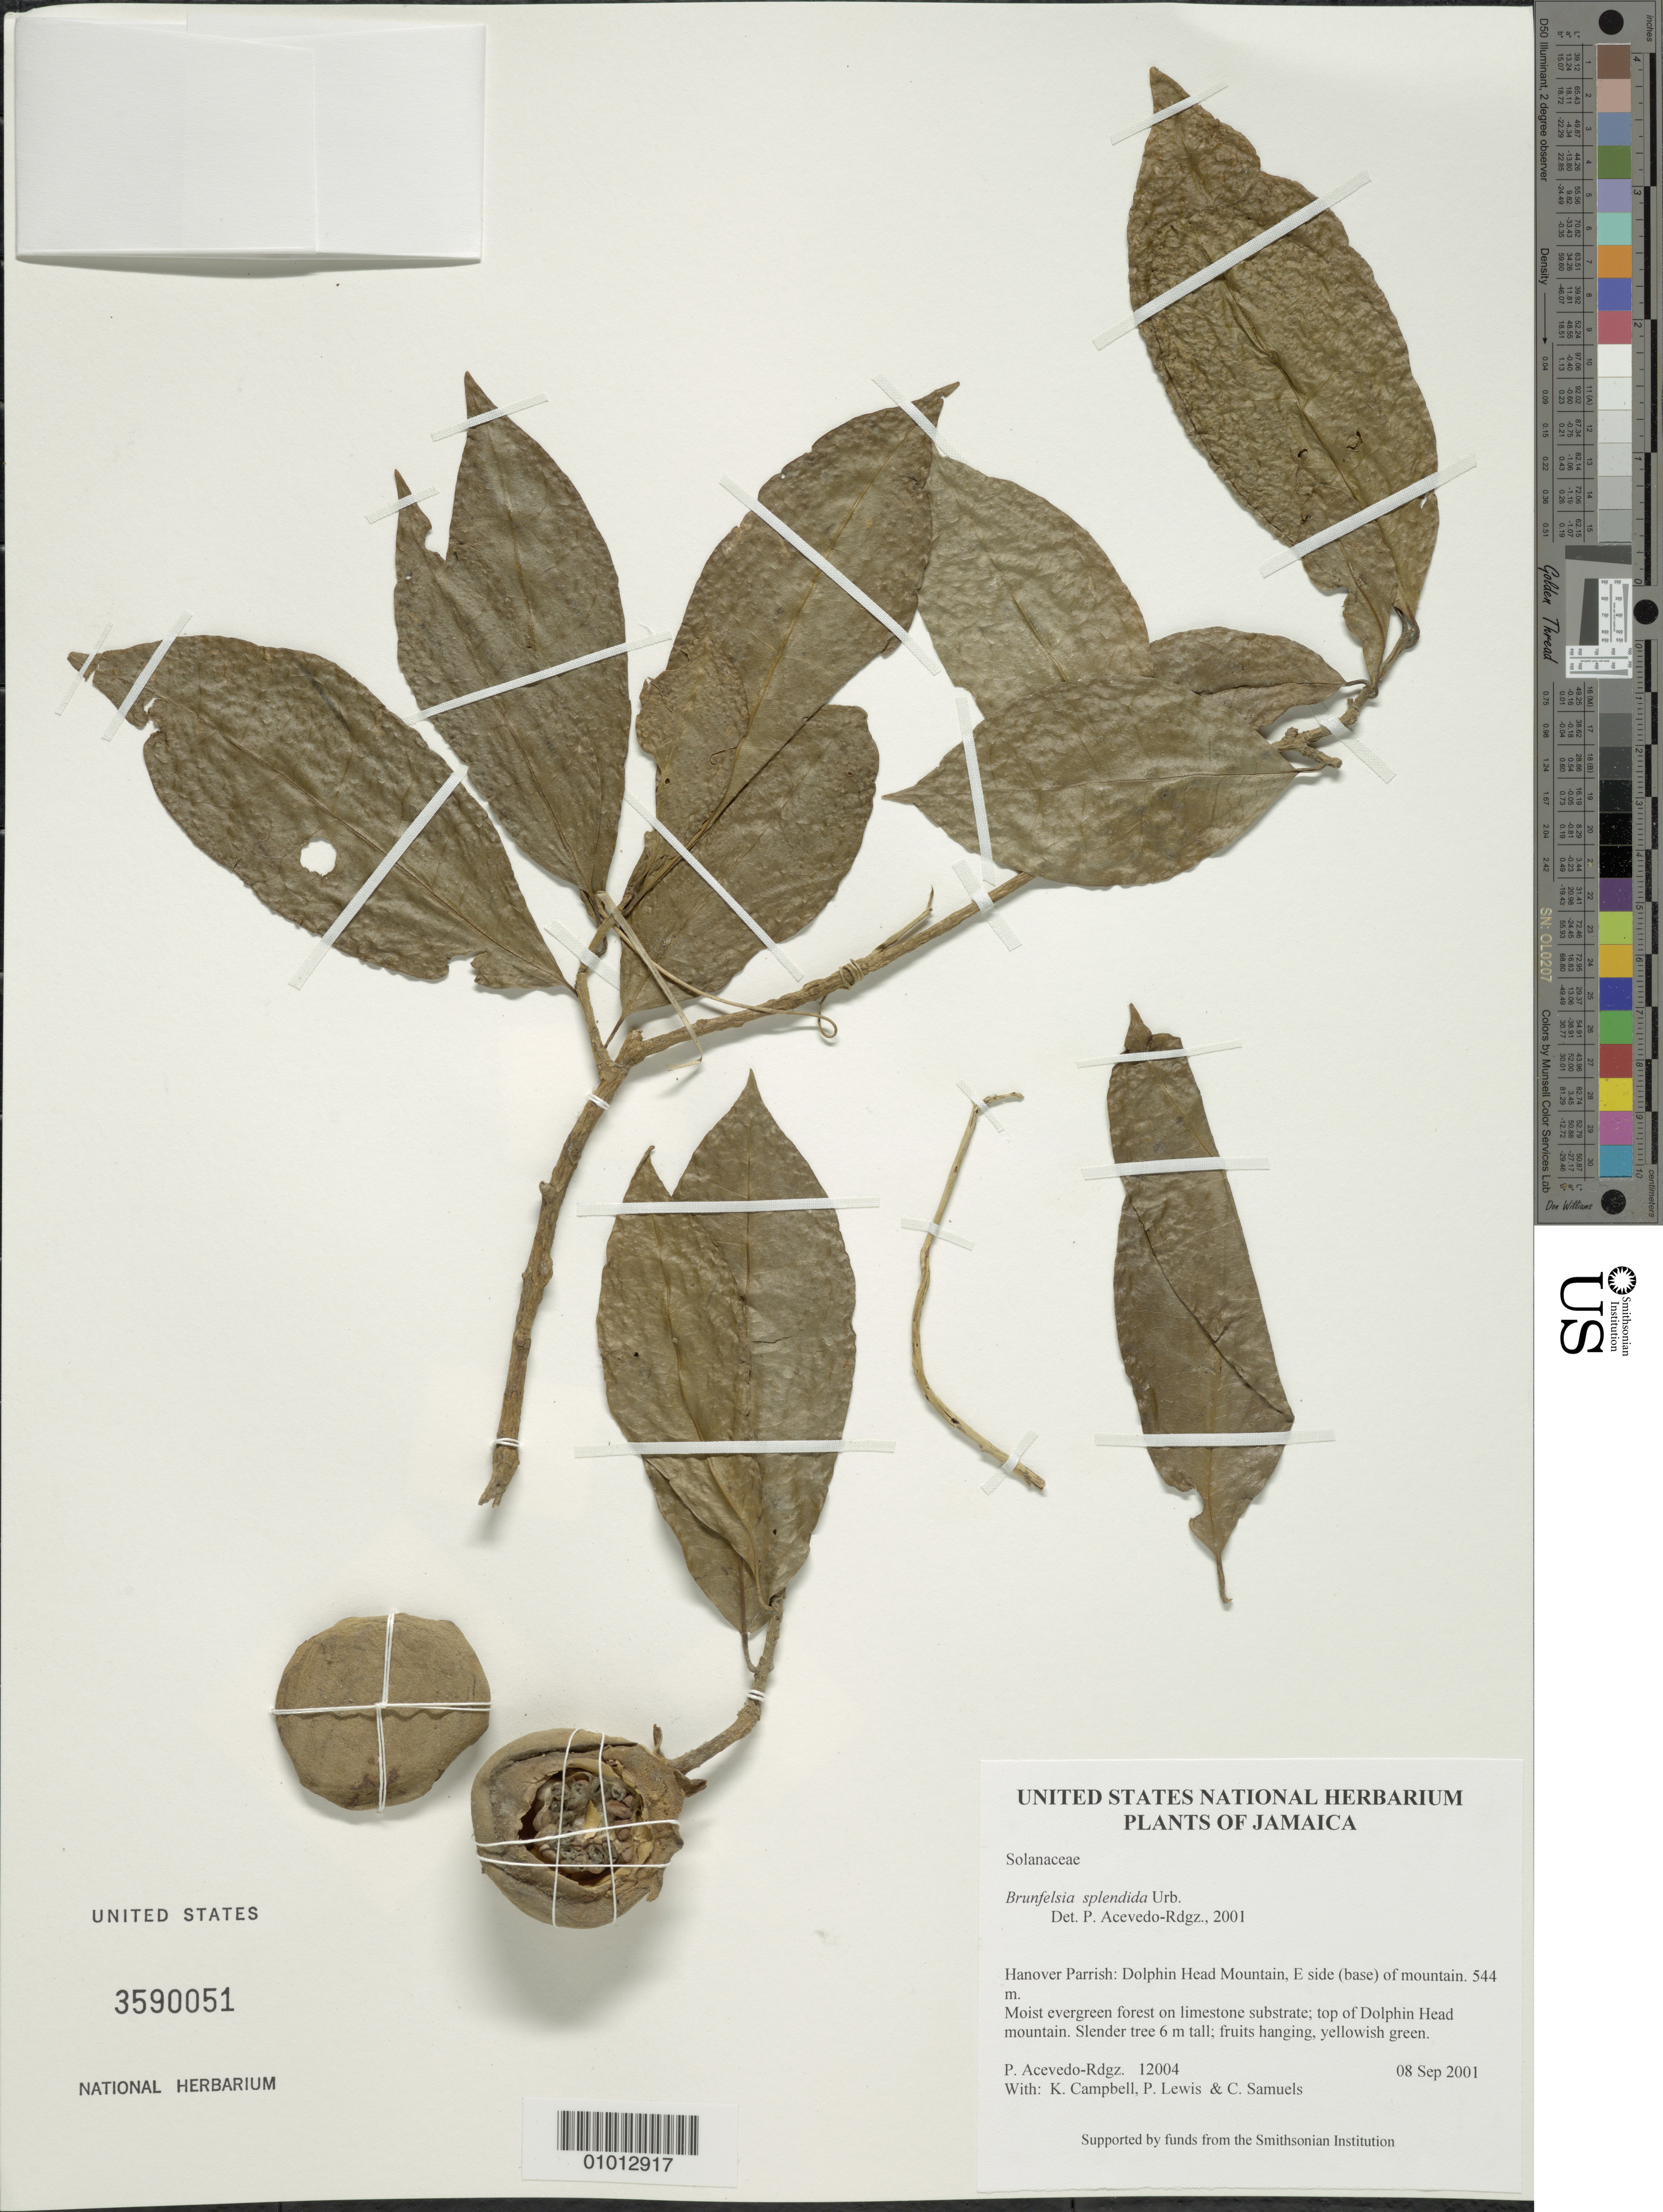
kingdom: Plantae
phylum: Tracheophyta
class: Magnoliopsida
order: Solanales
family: Solanaceae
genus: Brunfelsia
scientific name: Brunfelsia splendida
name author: Urb.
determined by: Acevedo-Rodríguez, P., (BOT), Smithsonian Institution - National Museum of Natural History (UNITED STATES)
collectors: P. Acevedo-Rodr., K. Campbell, P. Lewis & C. Samuels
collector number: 12004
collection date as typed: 08 Sep 2001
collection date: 2001-09-08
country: Jamaica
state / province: Hanover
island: Jamaica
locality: Hanover Parrish: Dolphin Head Mountain, E side (base) of mountain.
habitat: Moist evergreen forest on limestone substrate; top of Dolphin Head mountain.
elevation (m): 544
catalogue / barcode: US 3590051